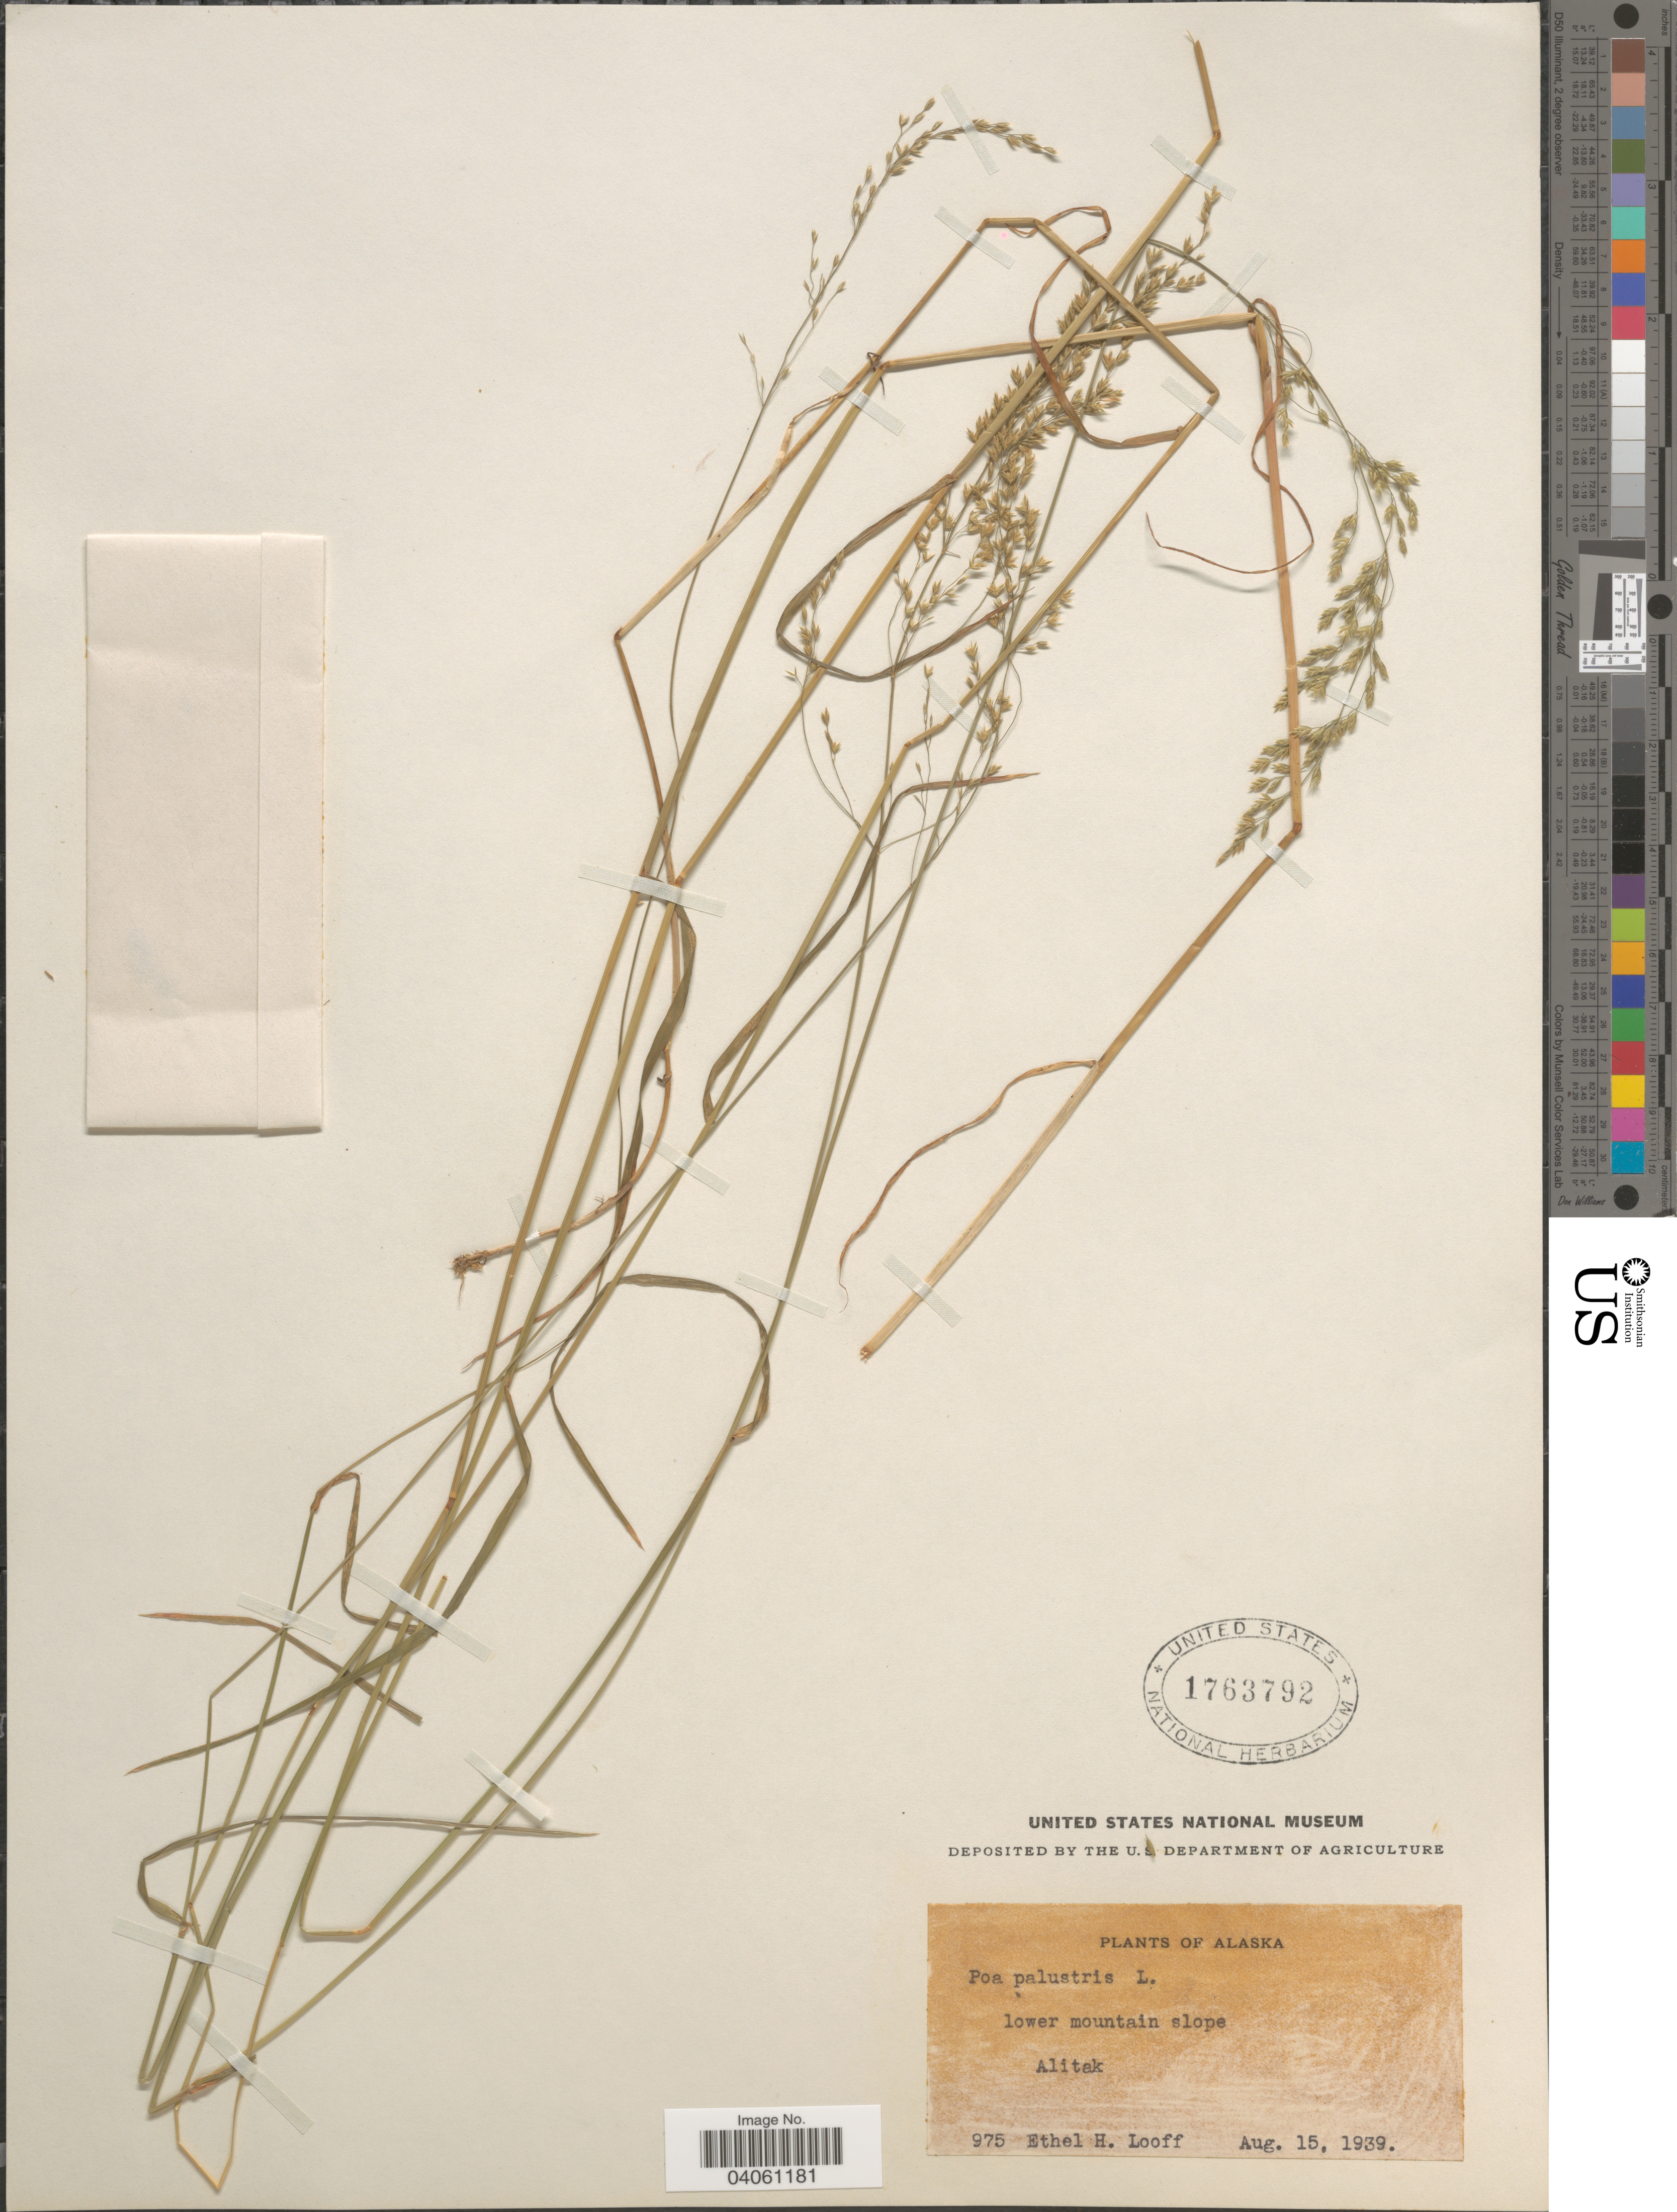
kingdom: Plantae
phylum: Tracheophyta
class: Liliopsida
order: Poales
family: Poaceae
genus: Poa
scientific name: Poa palustris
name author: L.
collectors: E. Looff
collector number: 975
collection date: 1939-08-15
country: United States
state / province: Alaska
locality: Lower mountain slope. Alitak.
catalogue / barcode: US 1763792